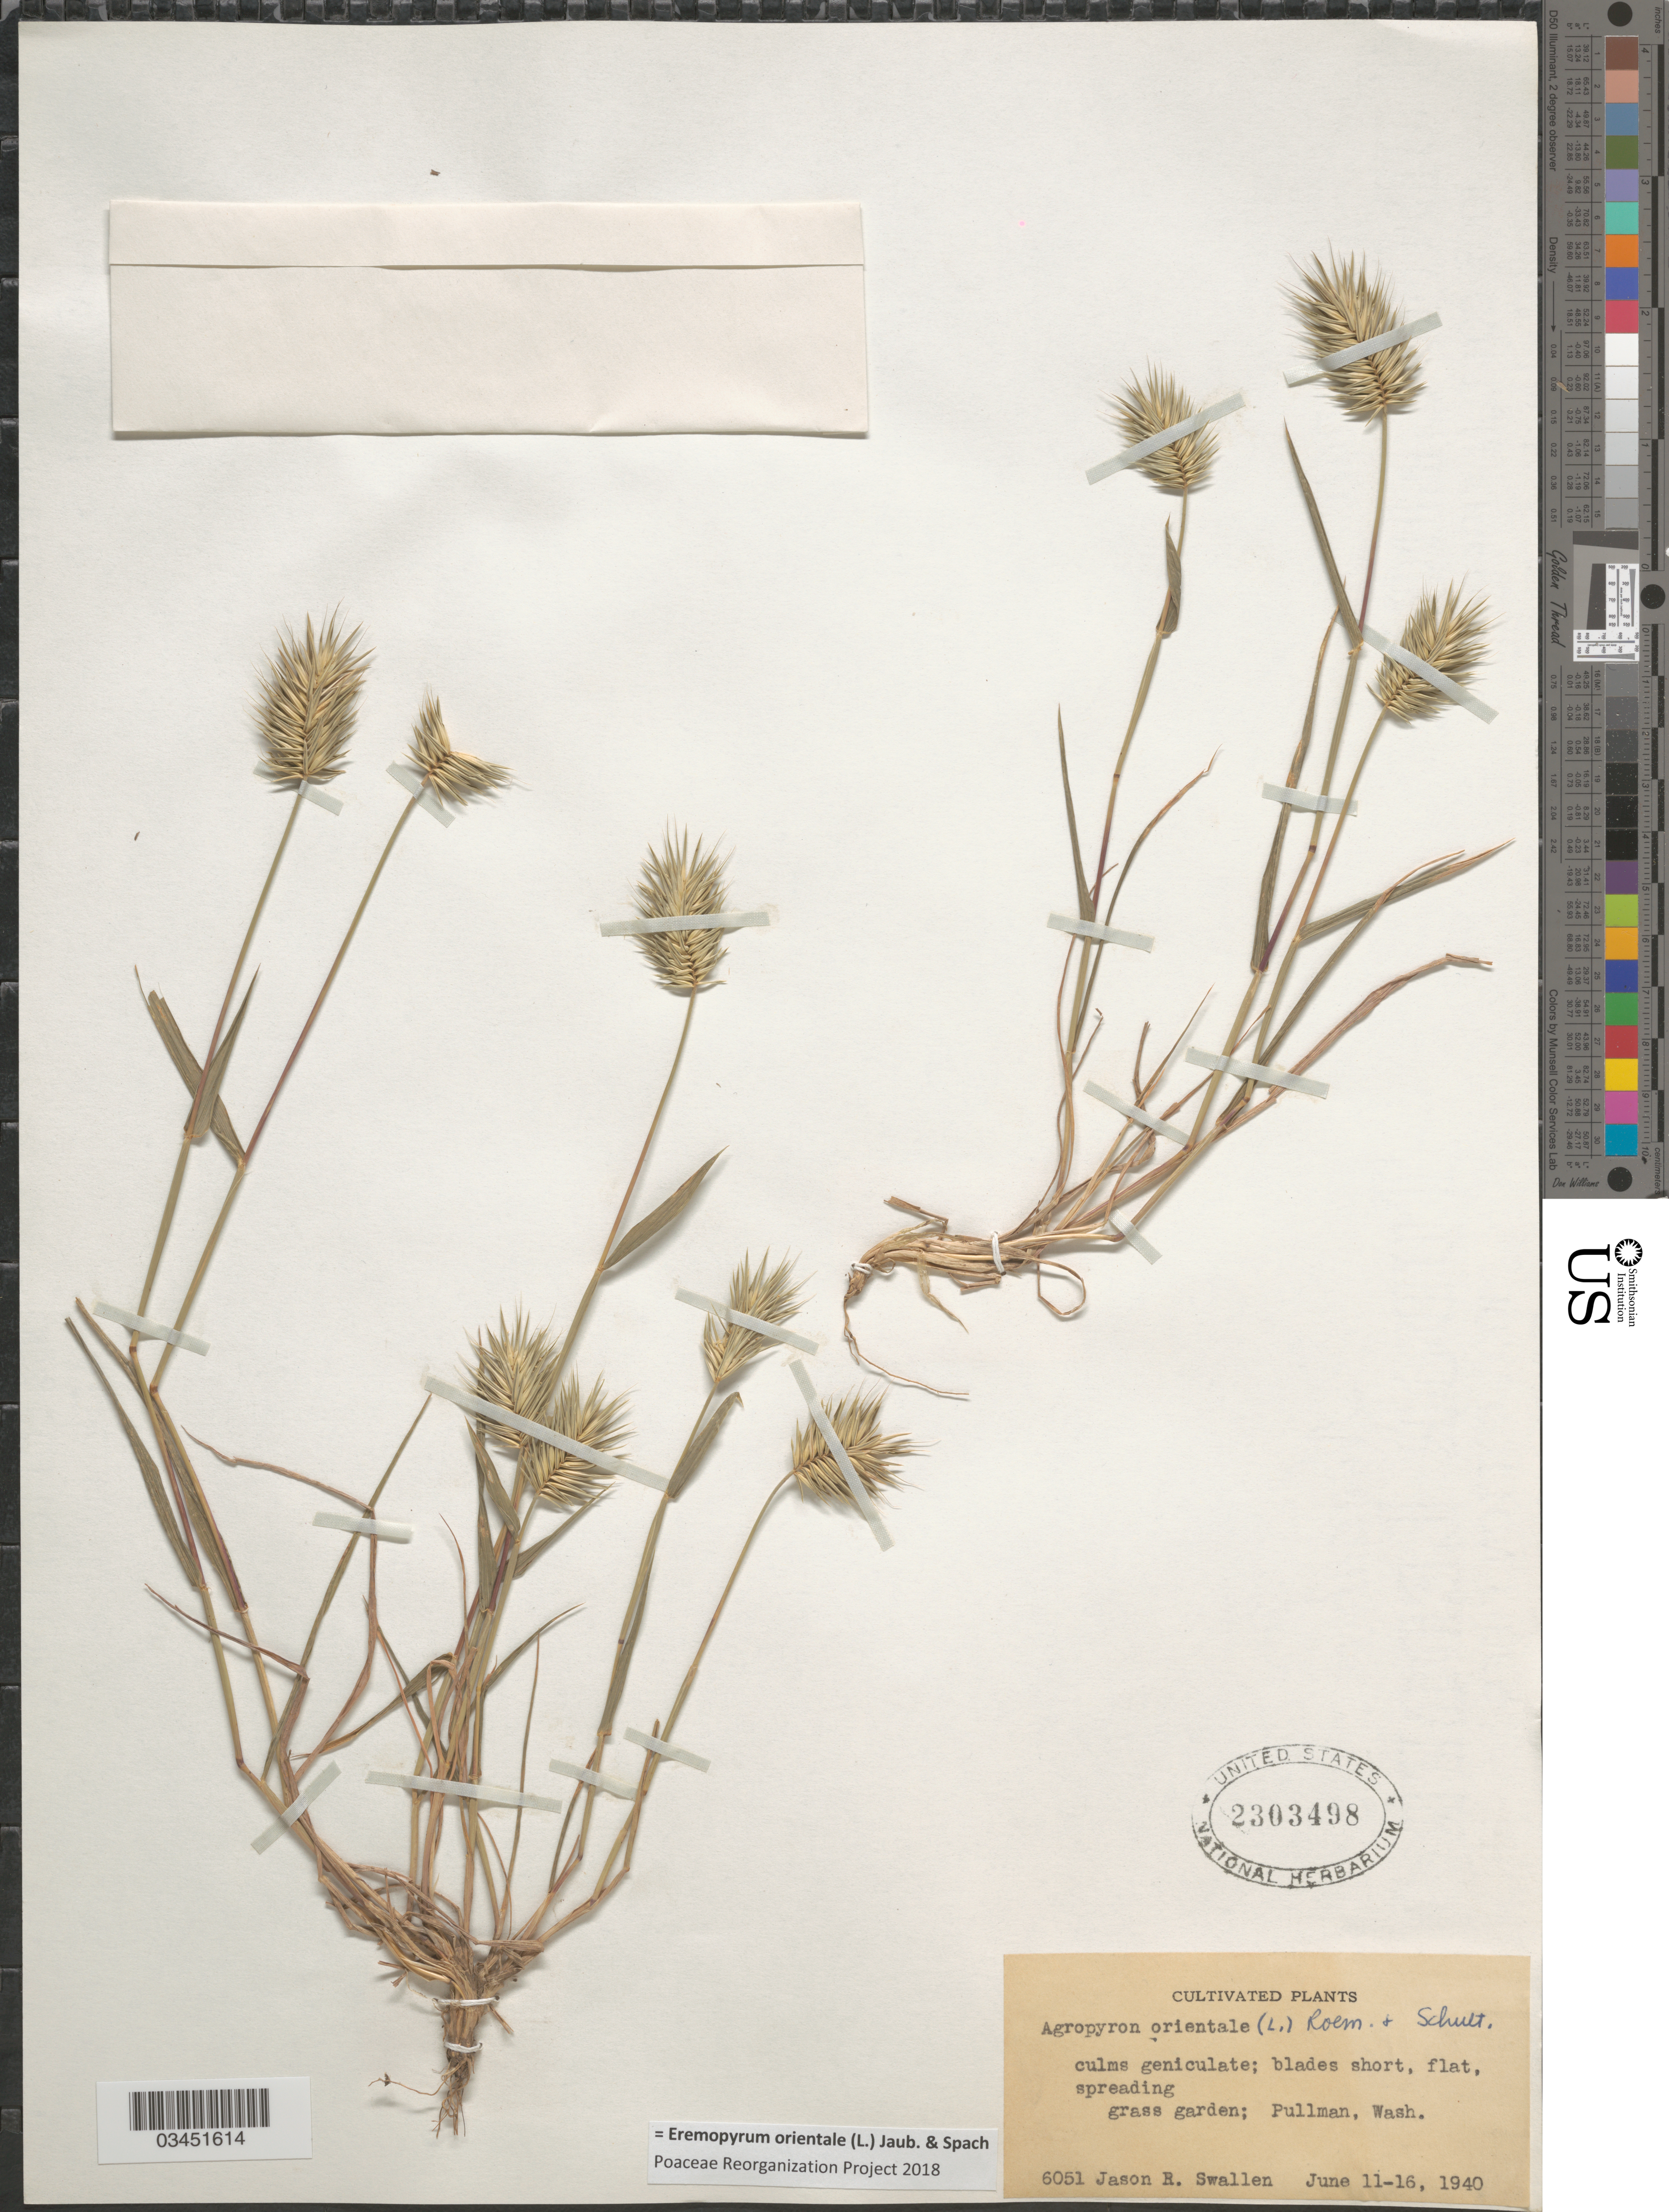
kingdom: Plantae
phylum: Tracheophyta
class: Liliopsida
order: Poales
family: Poaceae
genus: Eremopyrum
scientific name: Eremopyrum orientale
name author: (L.) Jaub. & Spach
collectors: J. R. Swallen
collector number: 6051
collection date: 1940-06-11/1940-06-16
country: United States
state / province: Washington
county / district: Whitman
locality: Grass garden; Pullman.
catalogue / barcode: US 2303498